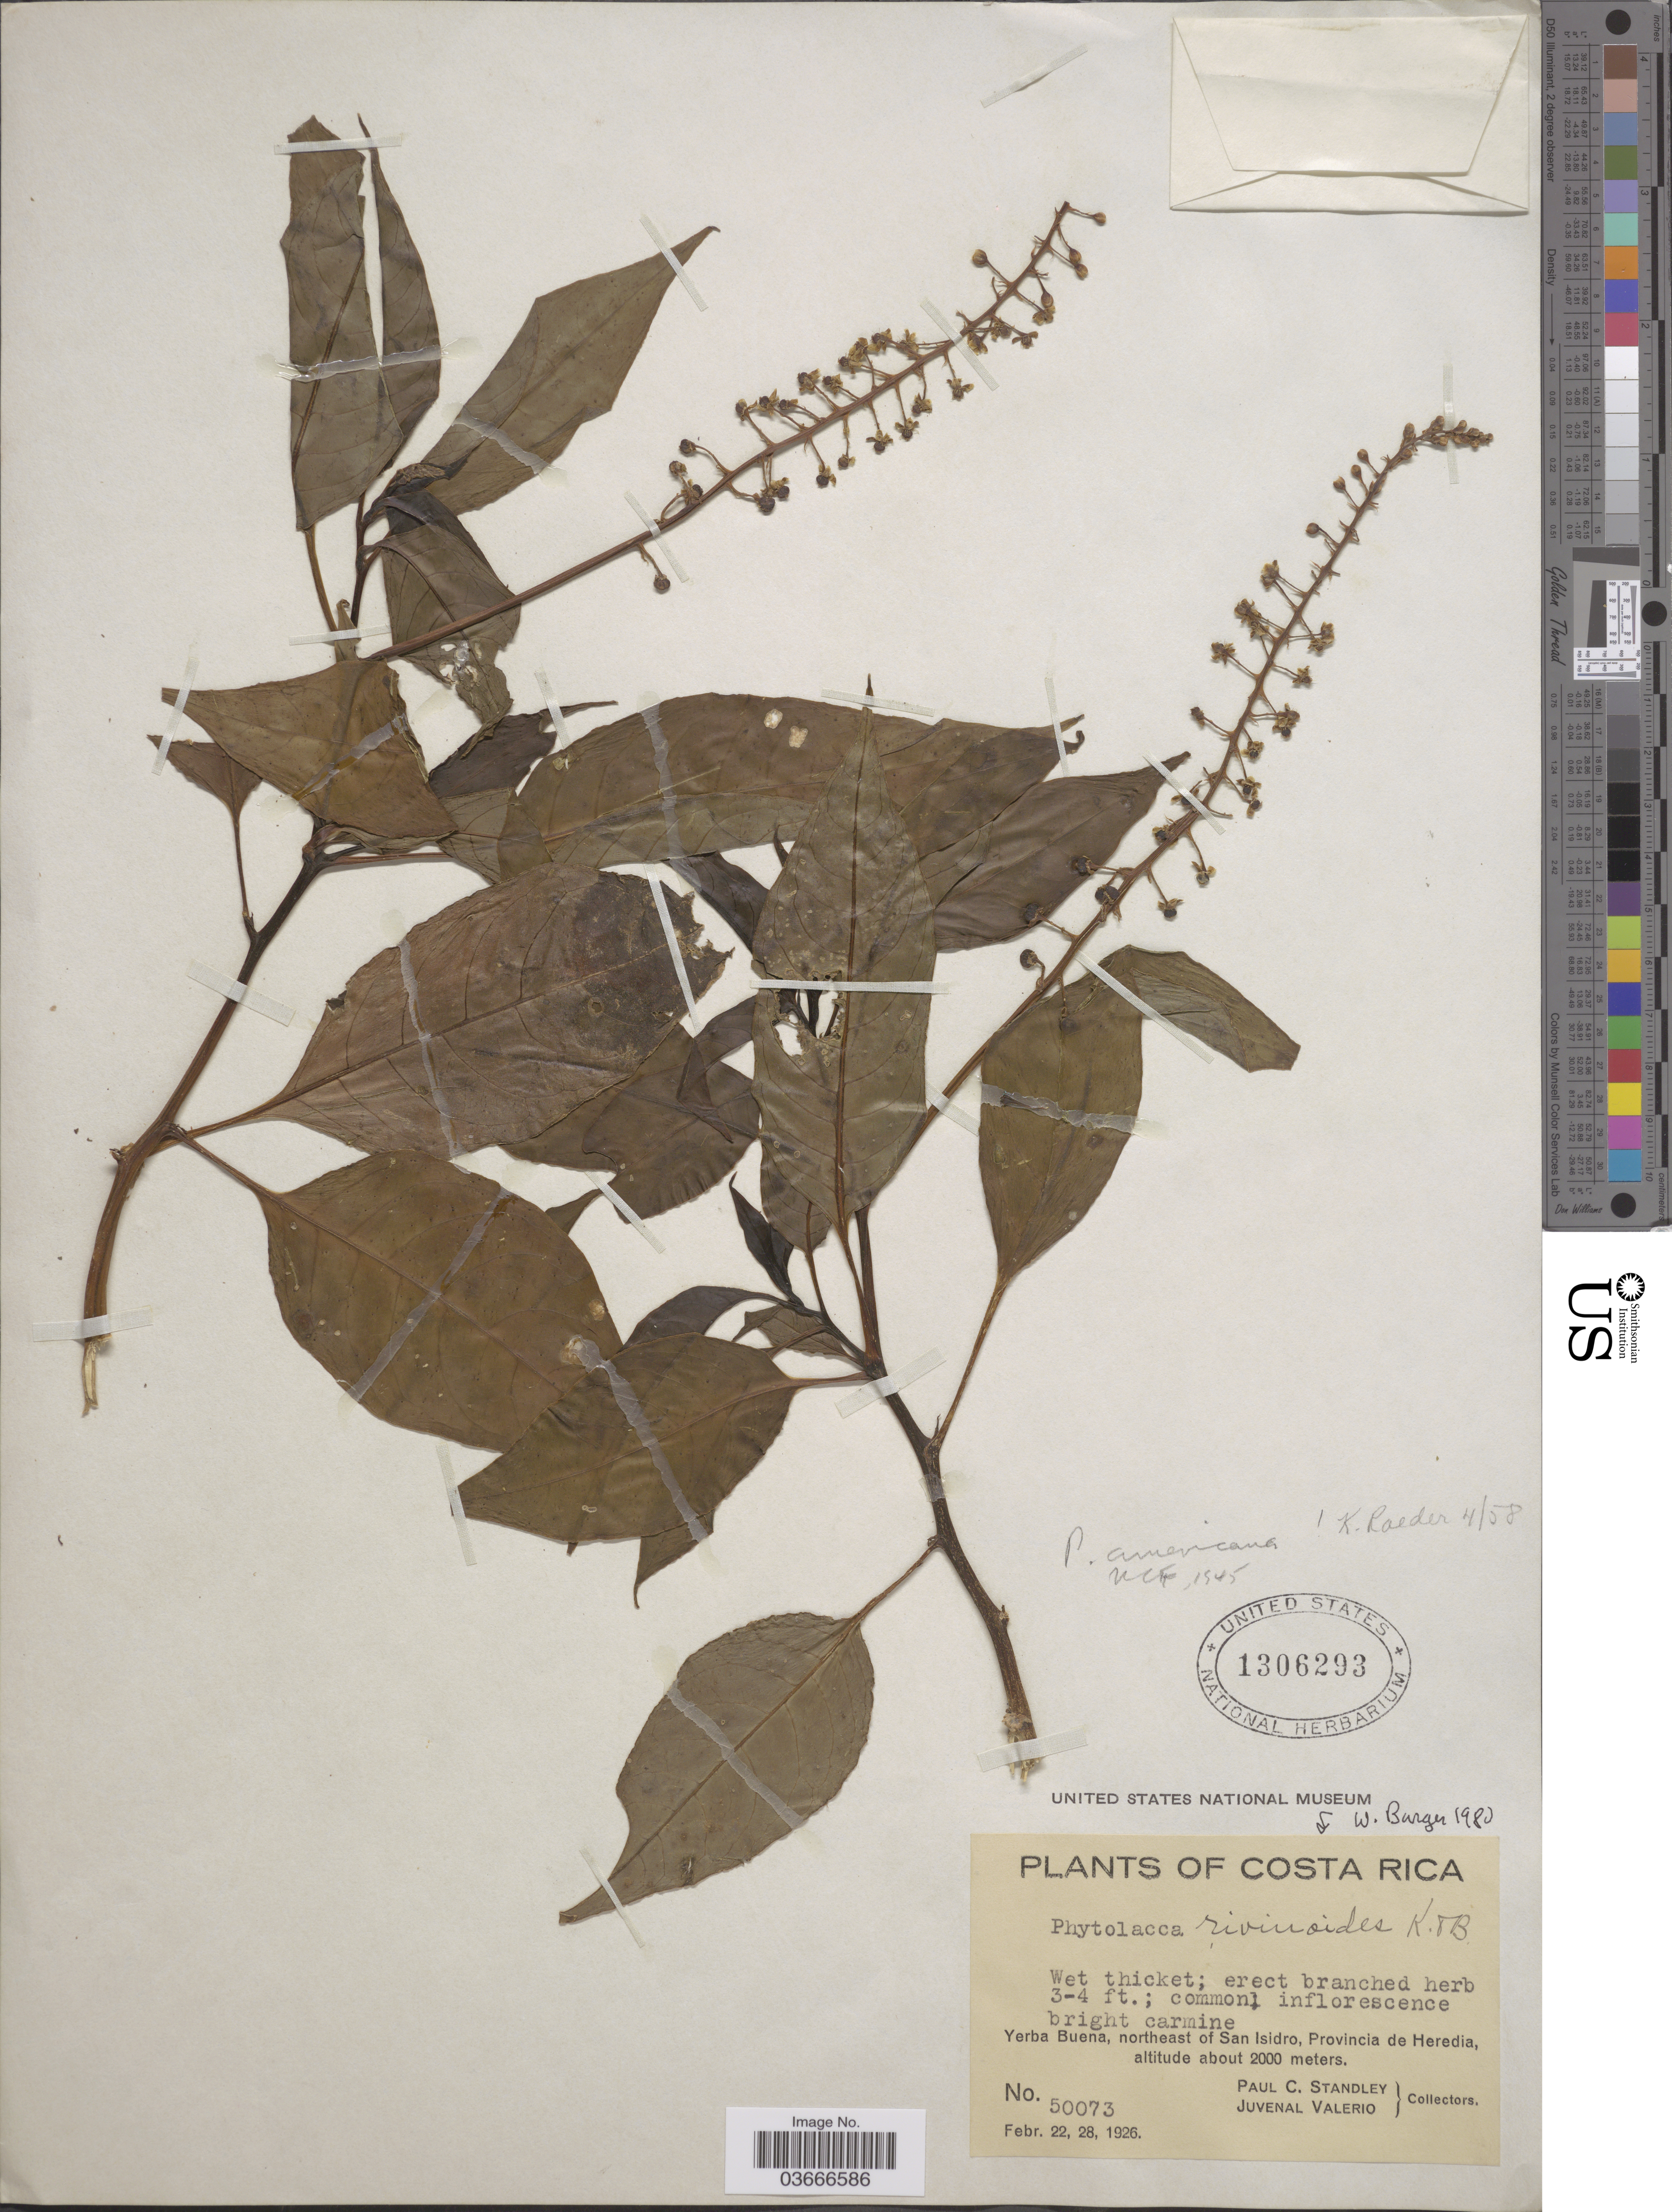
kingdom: Plantae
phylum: Tracheophyta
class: Magnoliopsida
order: Caryophyllales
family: Phytolaccaceae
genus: Phytolacca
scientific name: Phytolacca rivinoides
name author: Kunth & C.D. Bouché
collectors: P. C. Standley & J. Valerio R.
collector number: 50073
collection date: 1926-02-22/1926-02-28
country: Costa Rica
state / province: Heredia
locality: Yerba Beuna, northeast of San Isidro.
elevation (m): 2000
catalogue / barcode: US 1306293